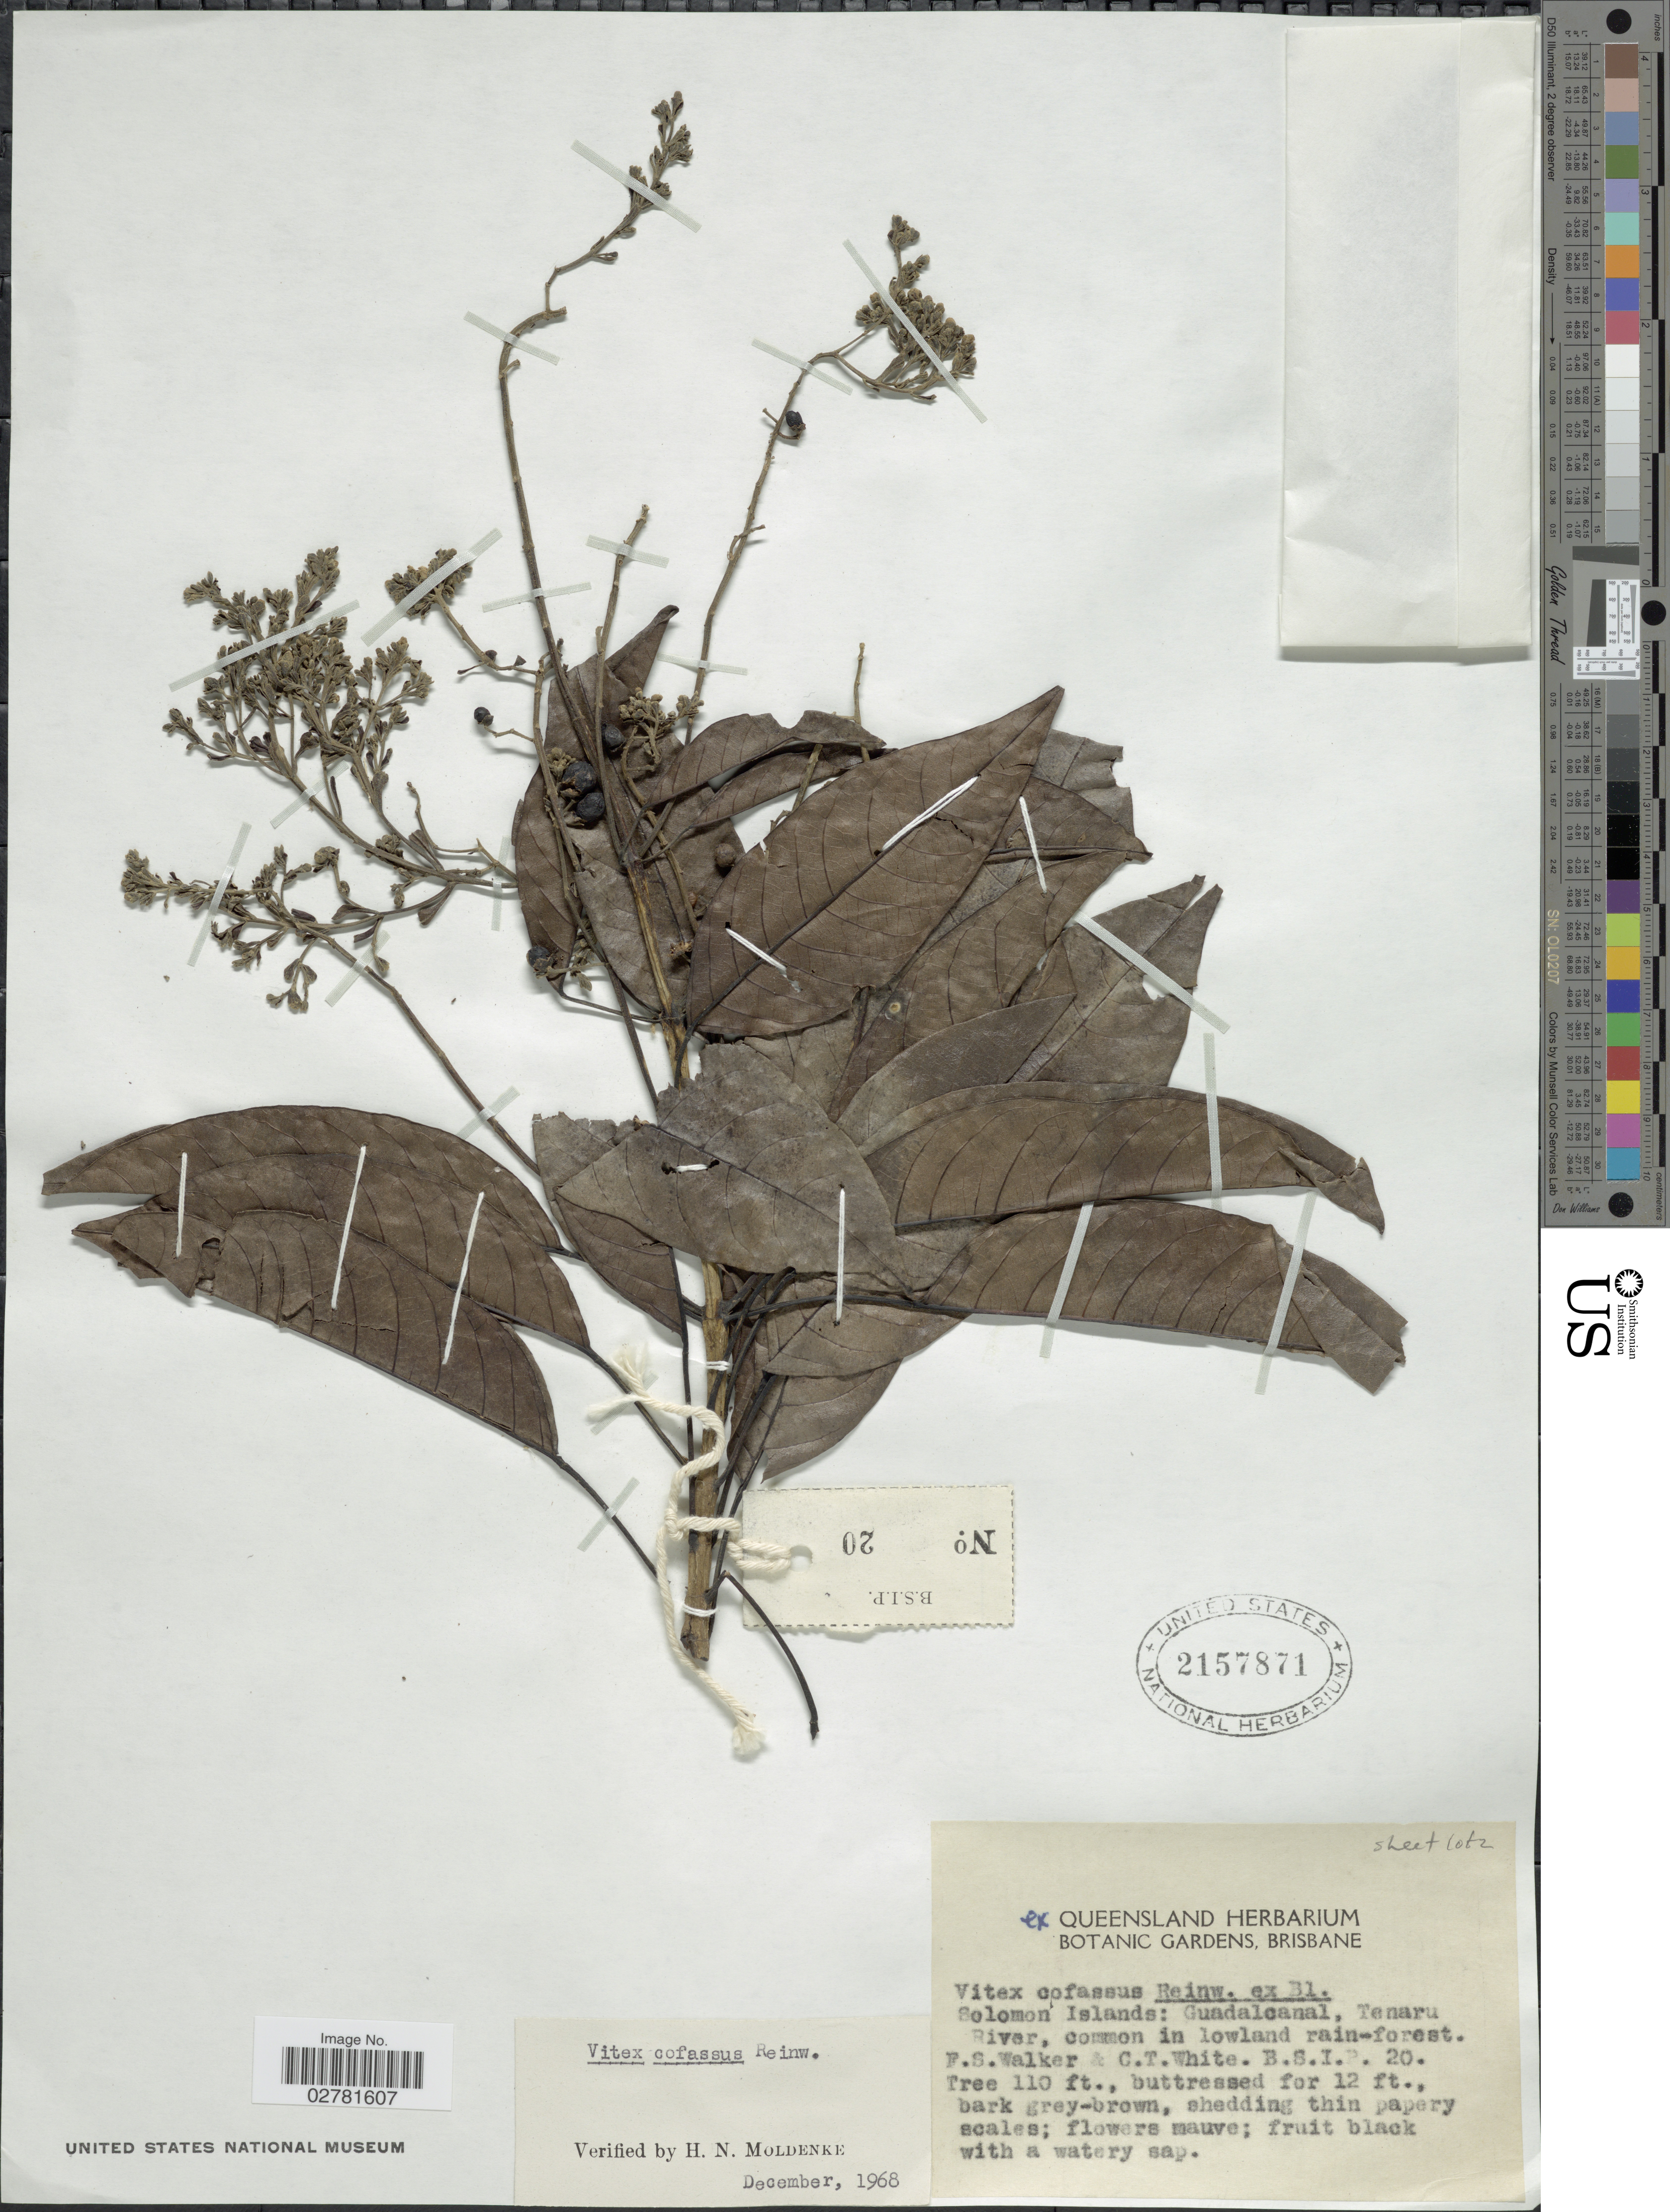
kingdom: Plantae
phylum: Tracheophyta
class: Magnoliopsida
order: Lamiales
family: Lamiaceae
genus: Vitex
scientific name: Vitex cofassus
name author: Reinw. ex Blume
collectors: F. Walker & C. T. White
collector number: B.S.I.P.20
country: Solomon Islands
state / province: Solomon Islands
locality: Guadalcanal, Tenaru River.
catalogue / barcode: US 2157871